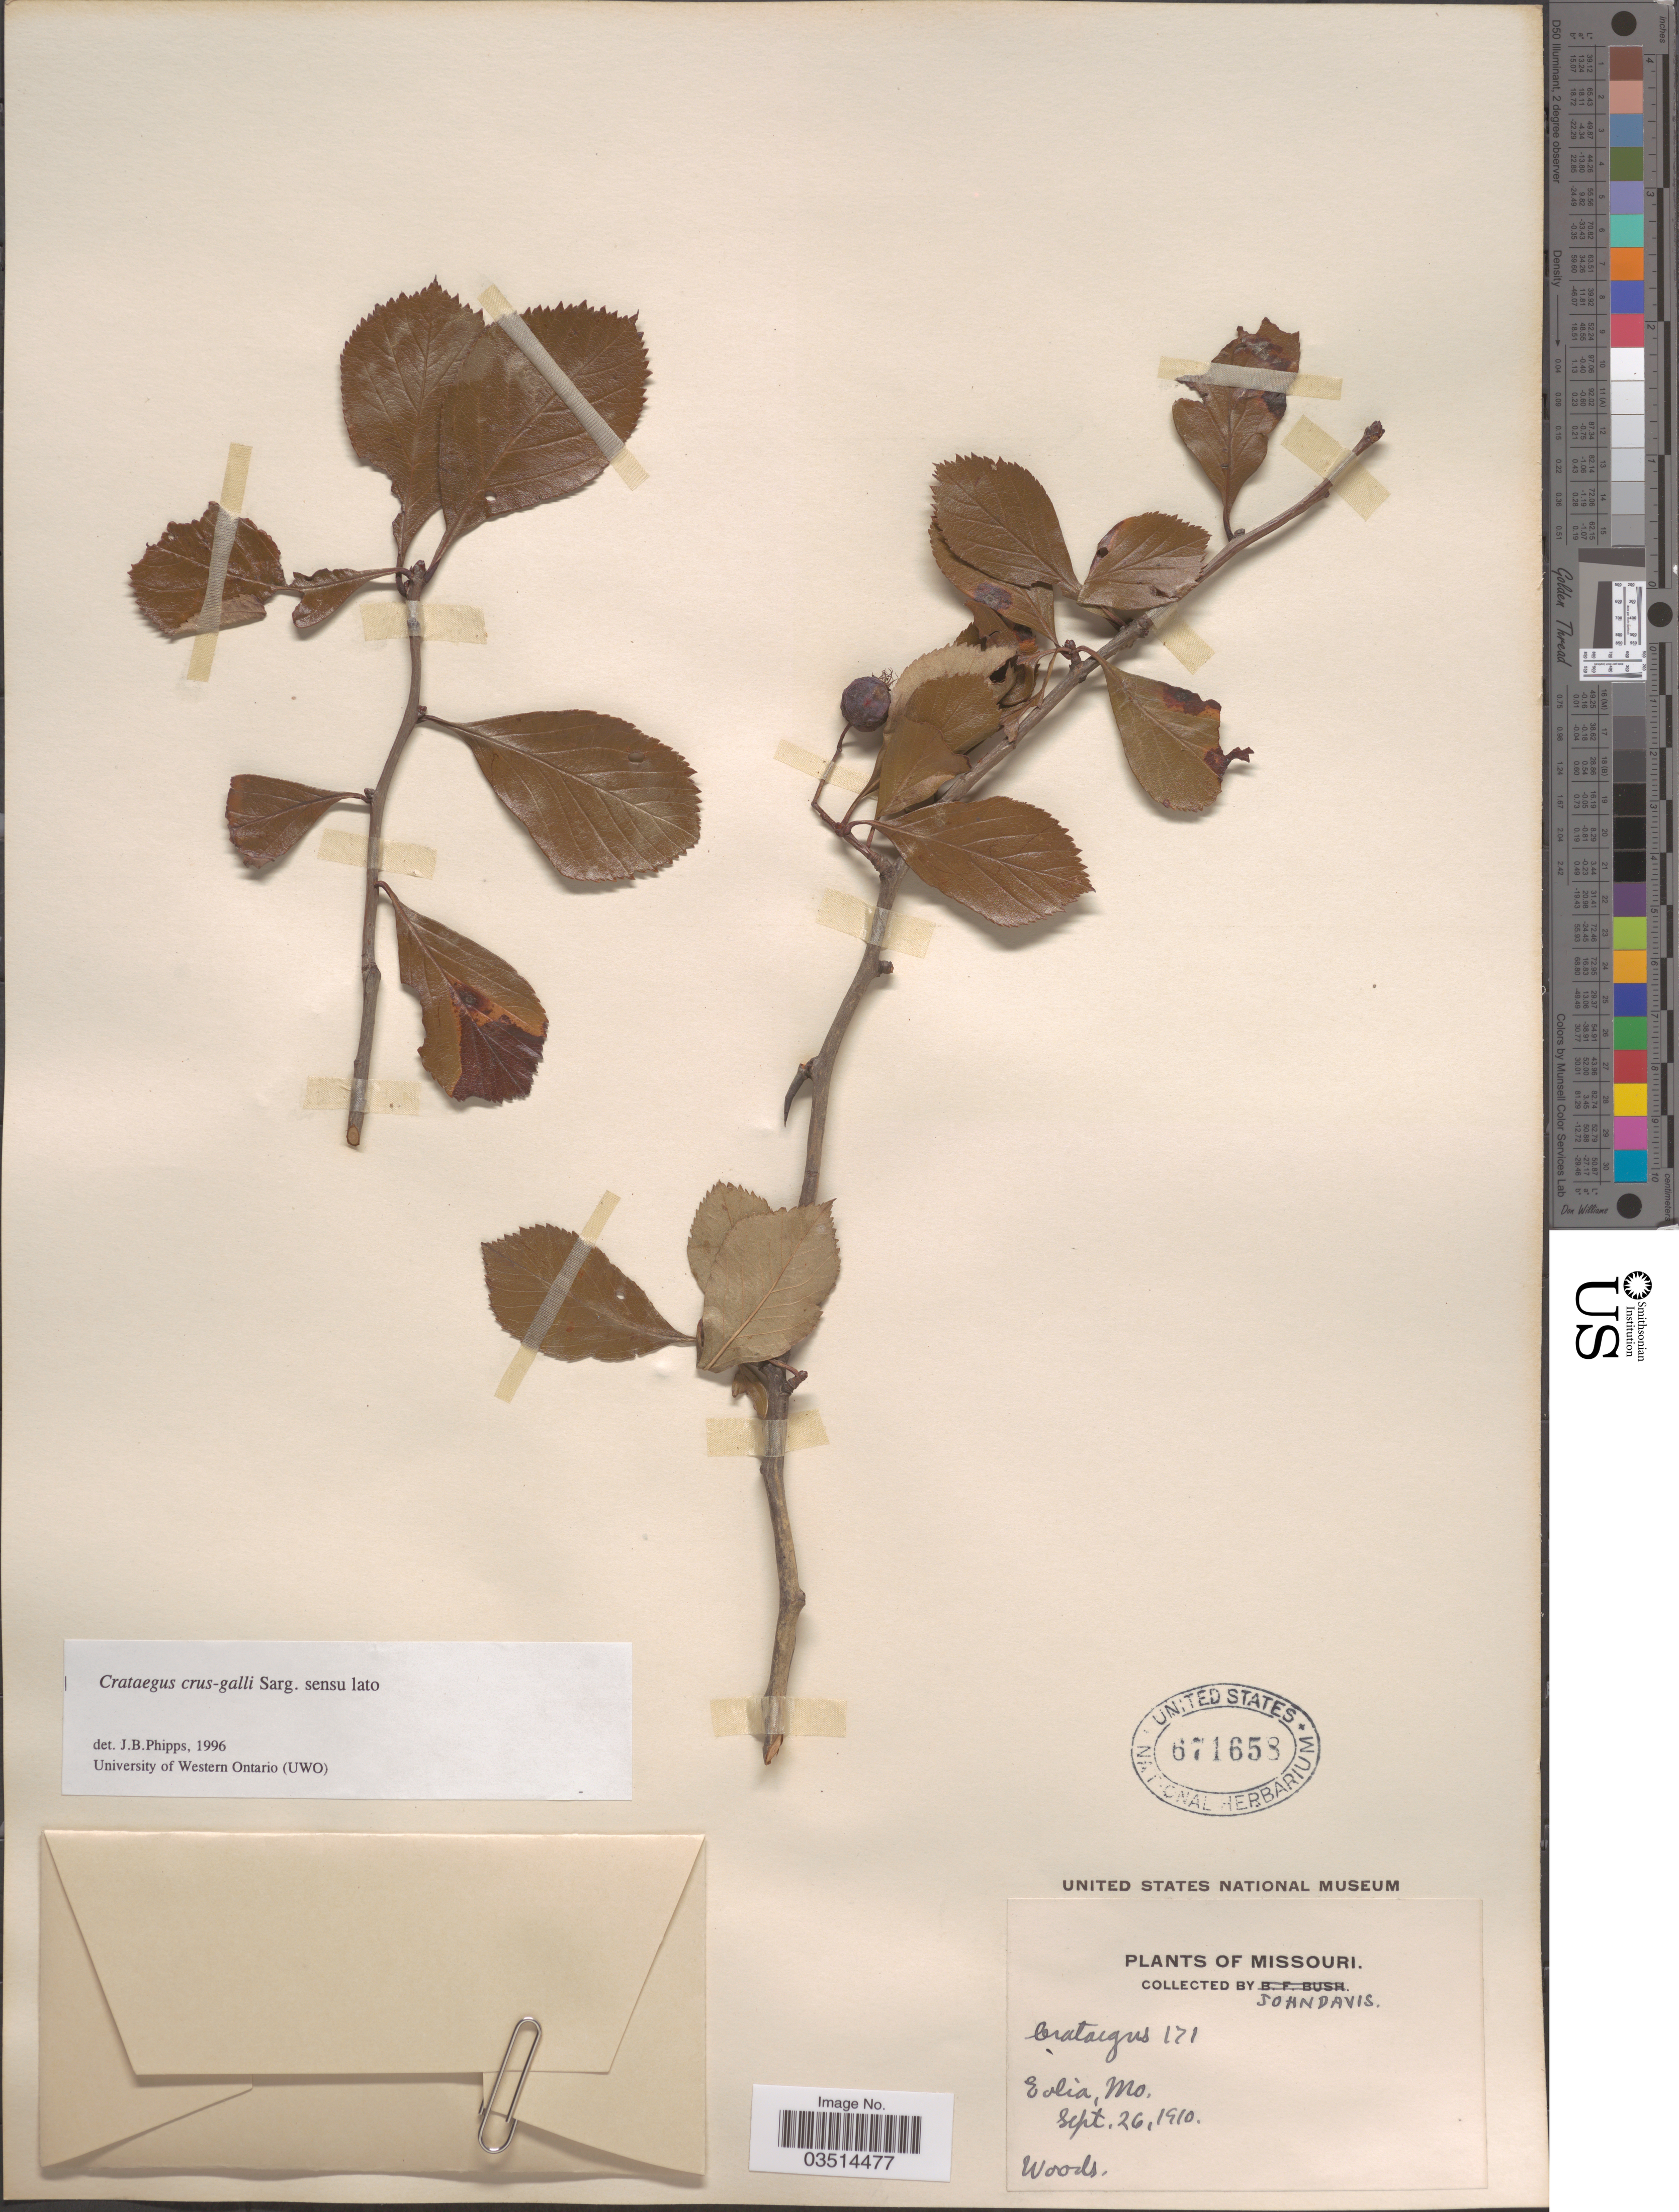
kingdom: Plantae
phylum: Tracheophyta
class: Magnoliopsida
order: Rosales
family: Rosaceae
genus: Crataegus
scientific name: Crataegus crus-galli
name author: L.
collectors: J. Davis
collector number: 171?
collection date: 1910-09-26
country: United States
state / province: Missouri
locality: Eolia.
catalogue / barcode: US 671658